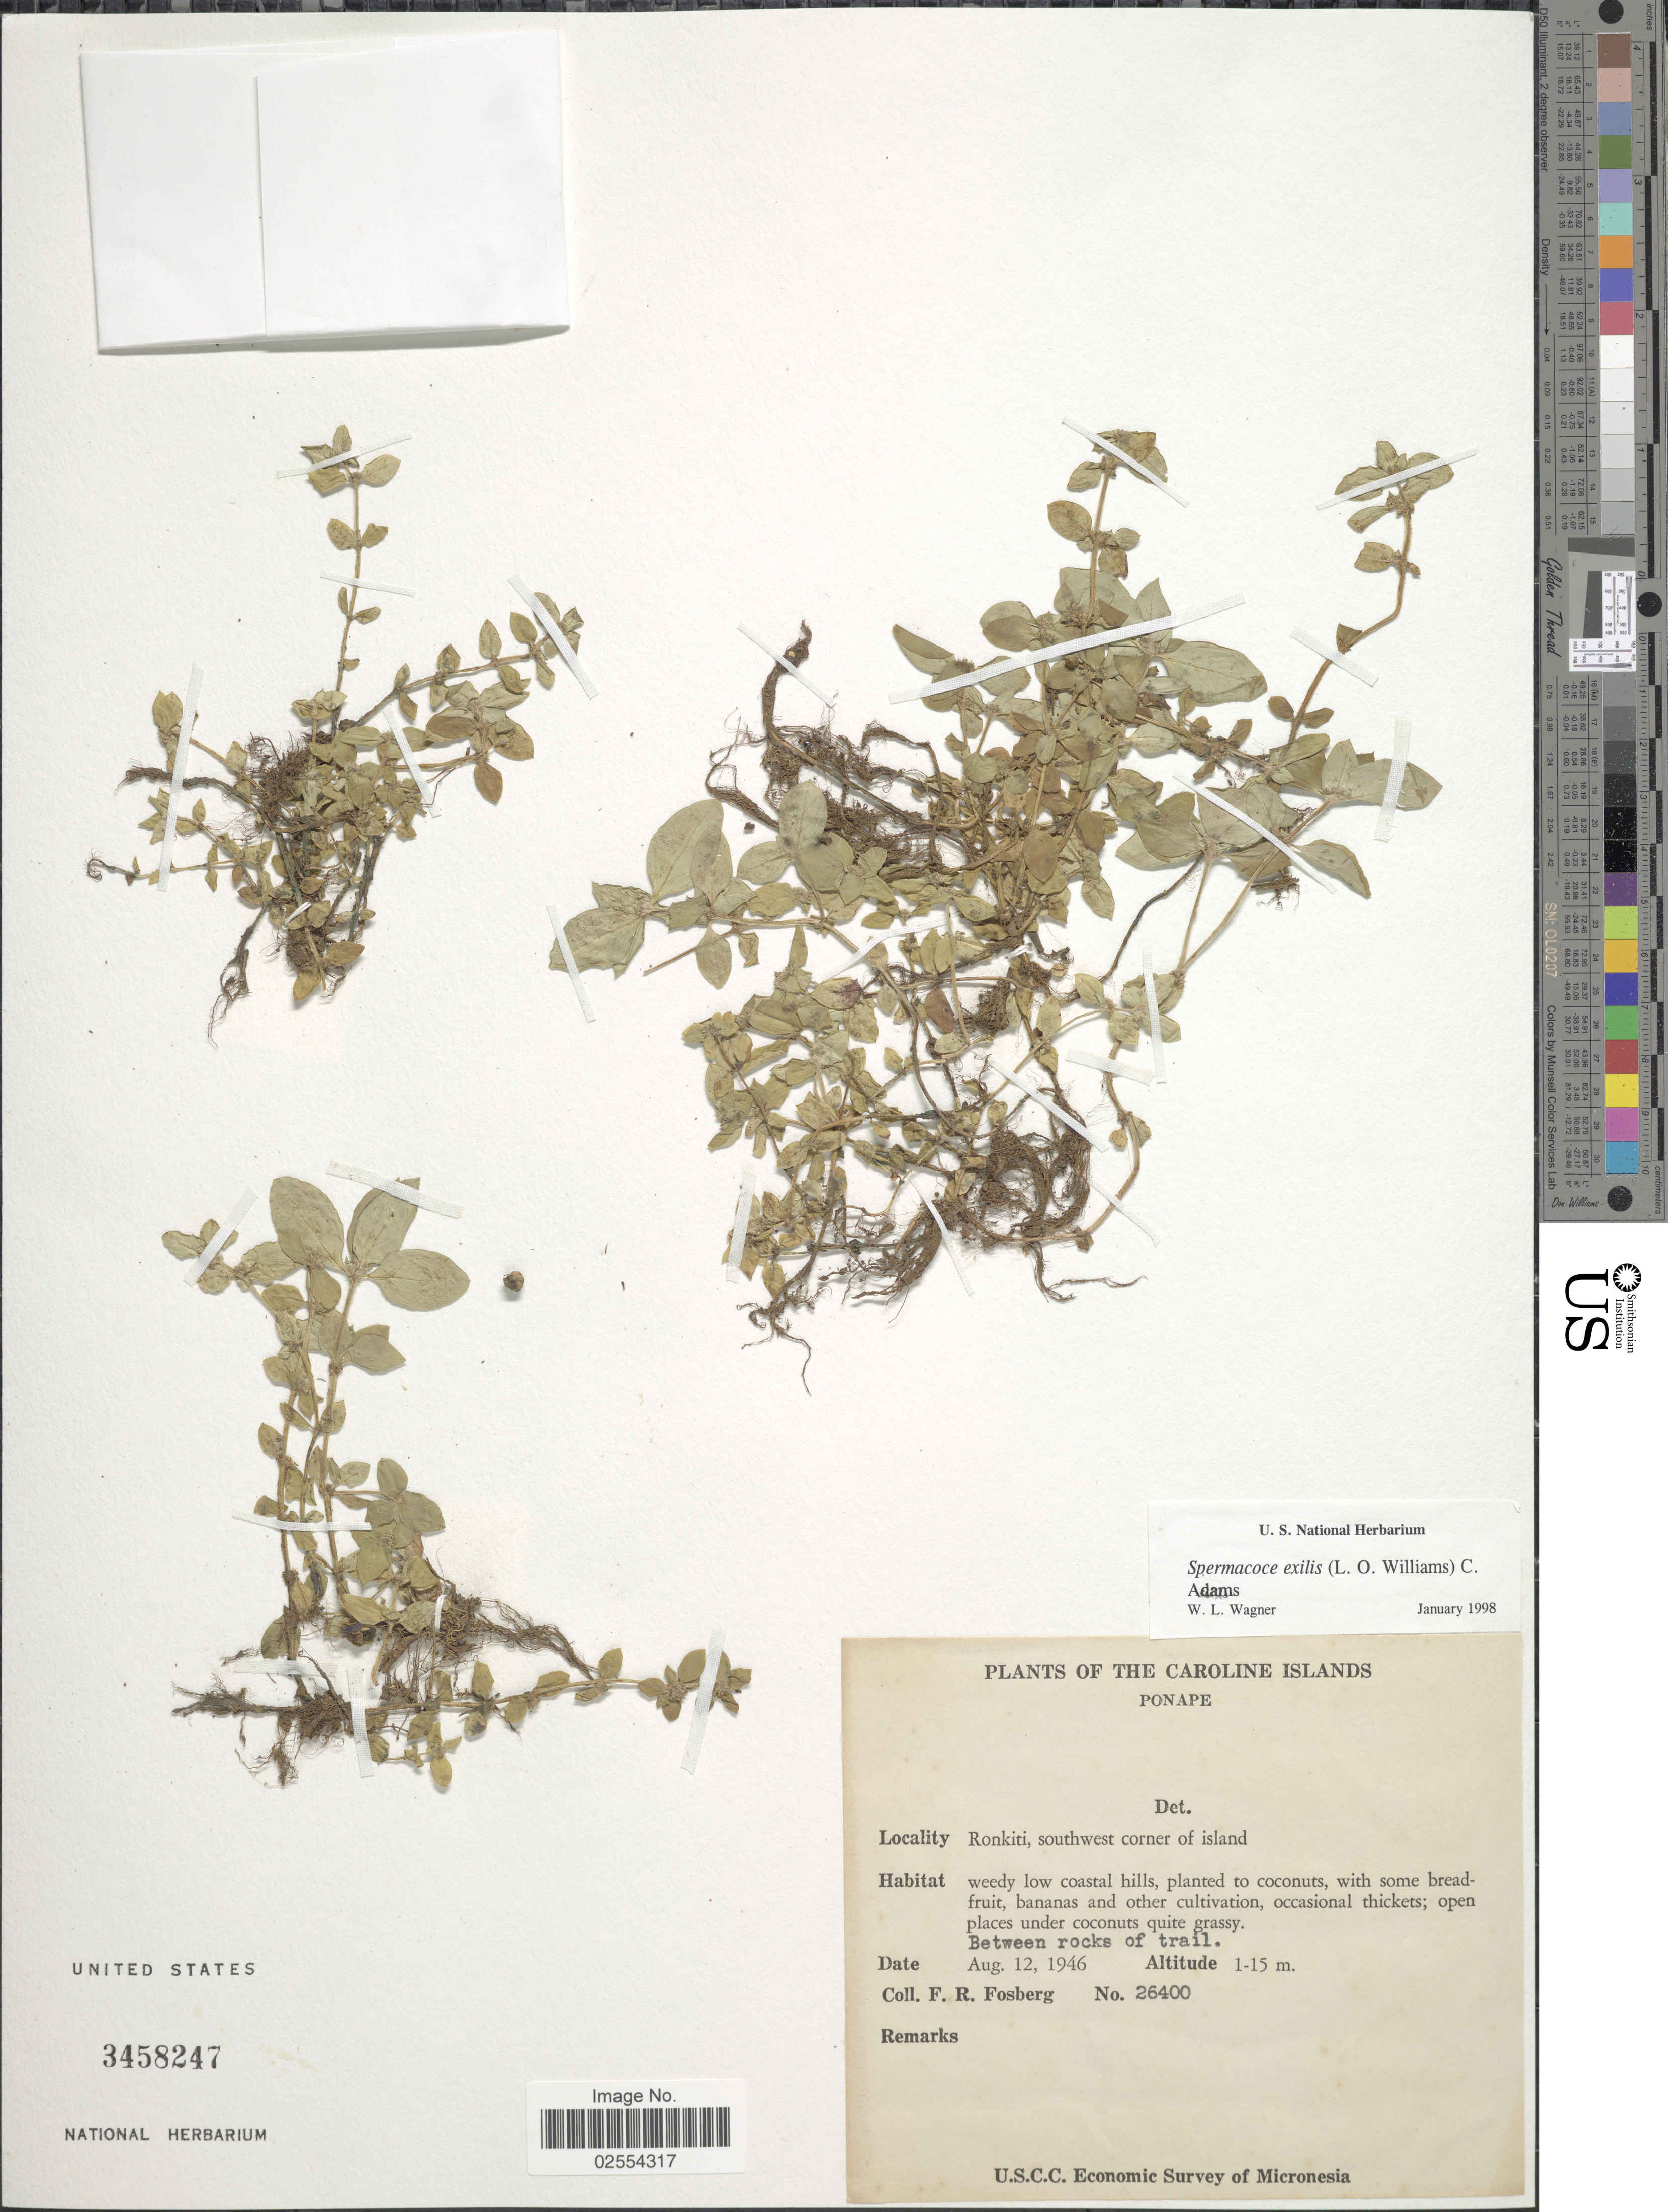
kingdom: Plantae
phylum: Tracheophyta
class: Magnoliopsida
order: Gentianales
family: Rubiaceae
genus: Spermacoce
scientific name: Spermacoce exilis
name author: (L.O. Williams) C.D. Adams ex W.C. Burger & C.M. Taylor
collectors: F. R. Fosberg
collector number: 26400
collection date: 1946-08-12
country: Micronesia, Federated States of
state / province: Pohnpei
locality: The Caroline Islands, Ponape, Ronkiti, southwest corner of island, Between rocks of trail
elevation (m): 1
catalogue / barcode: US 3458247